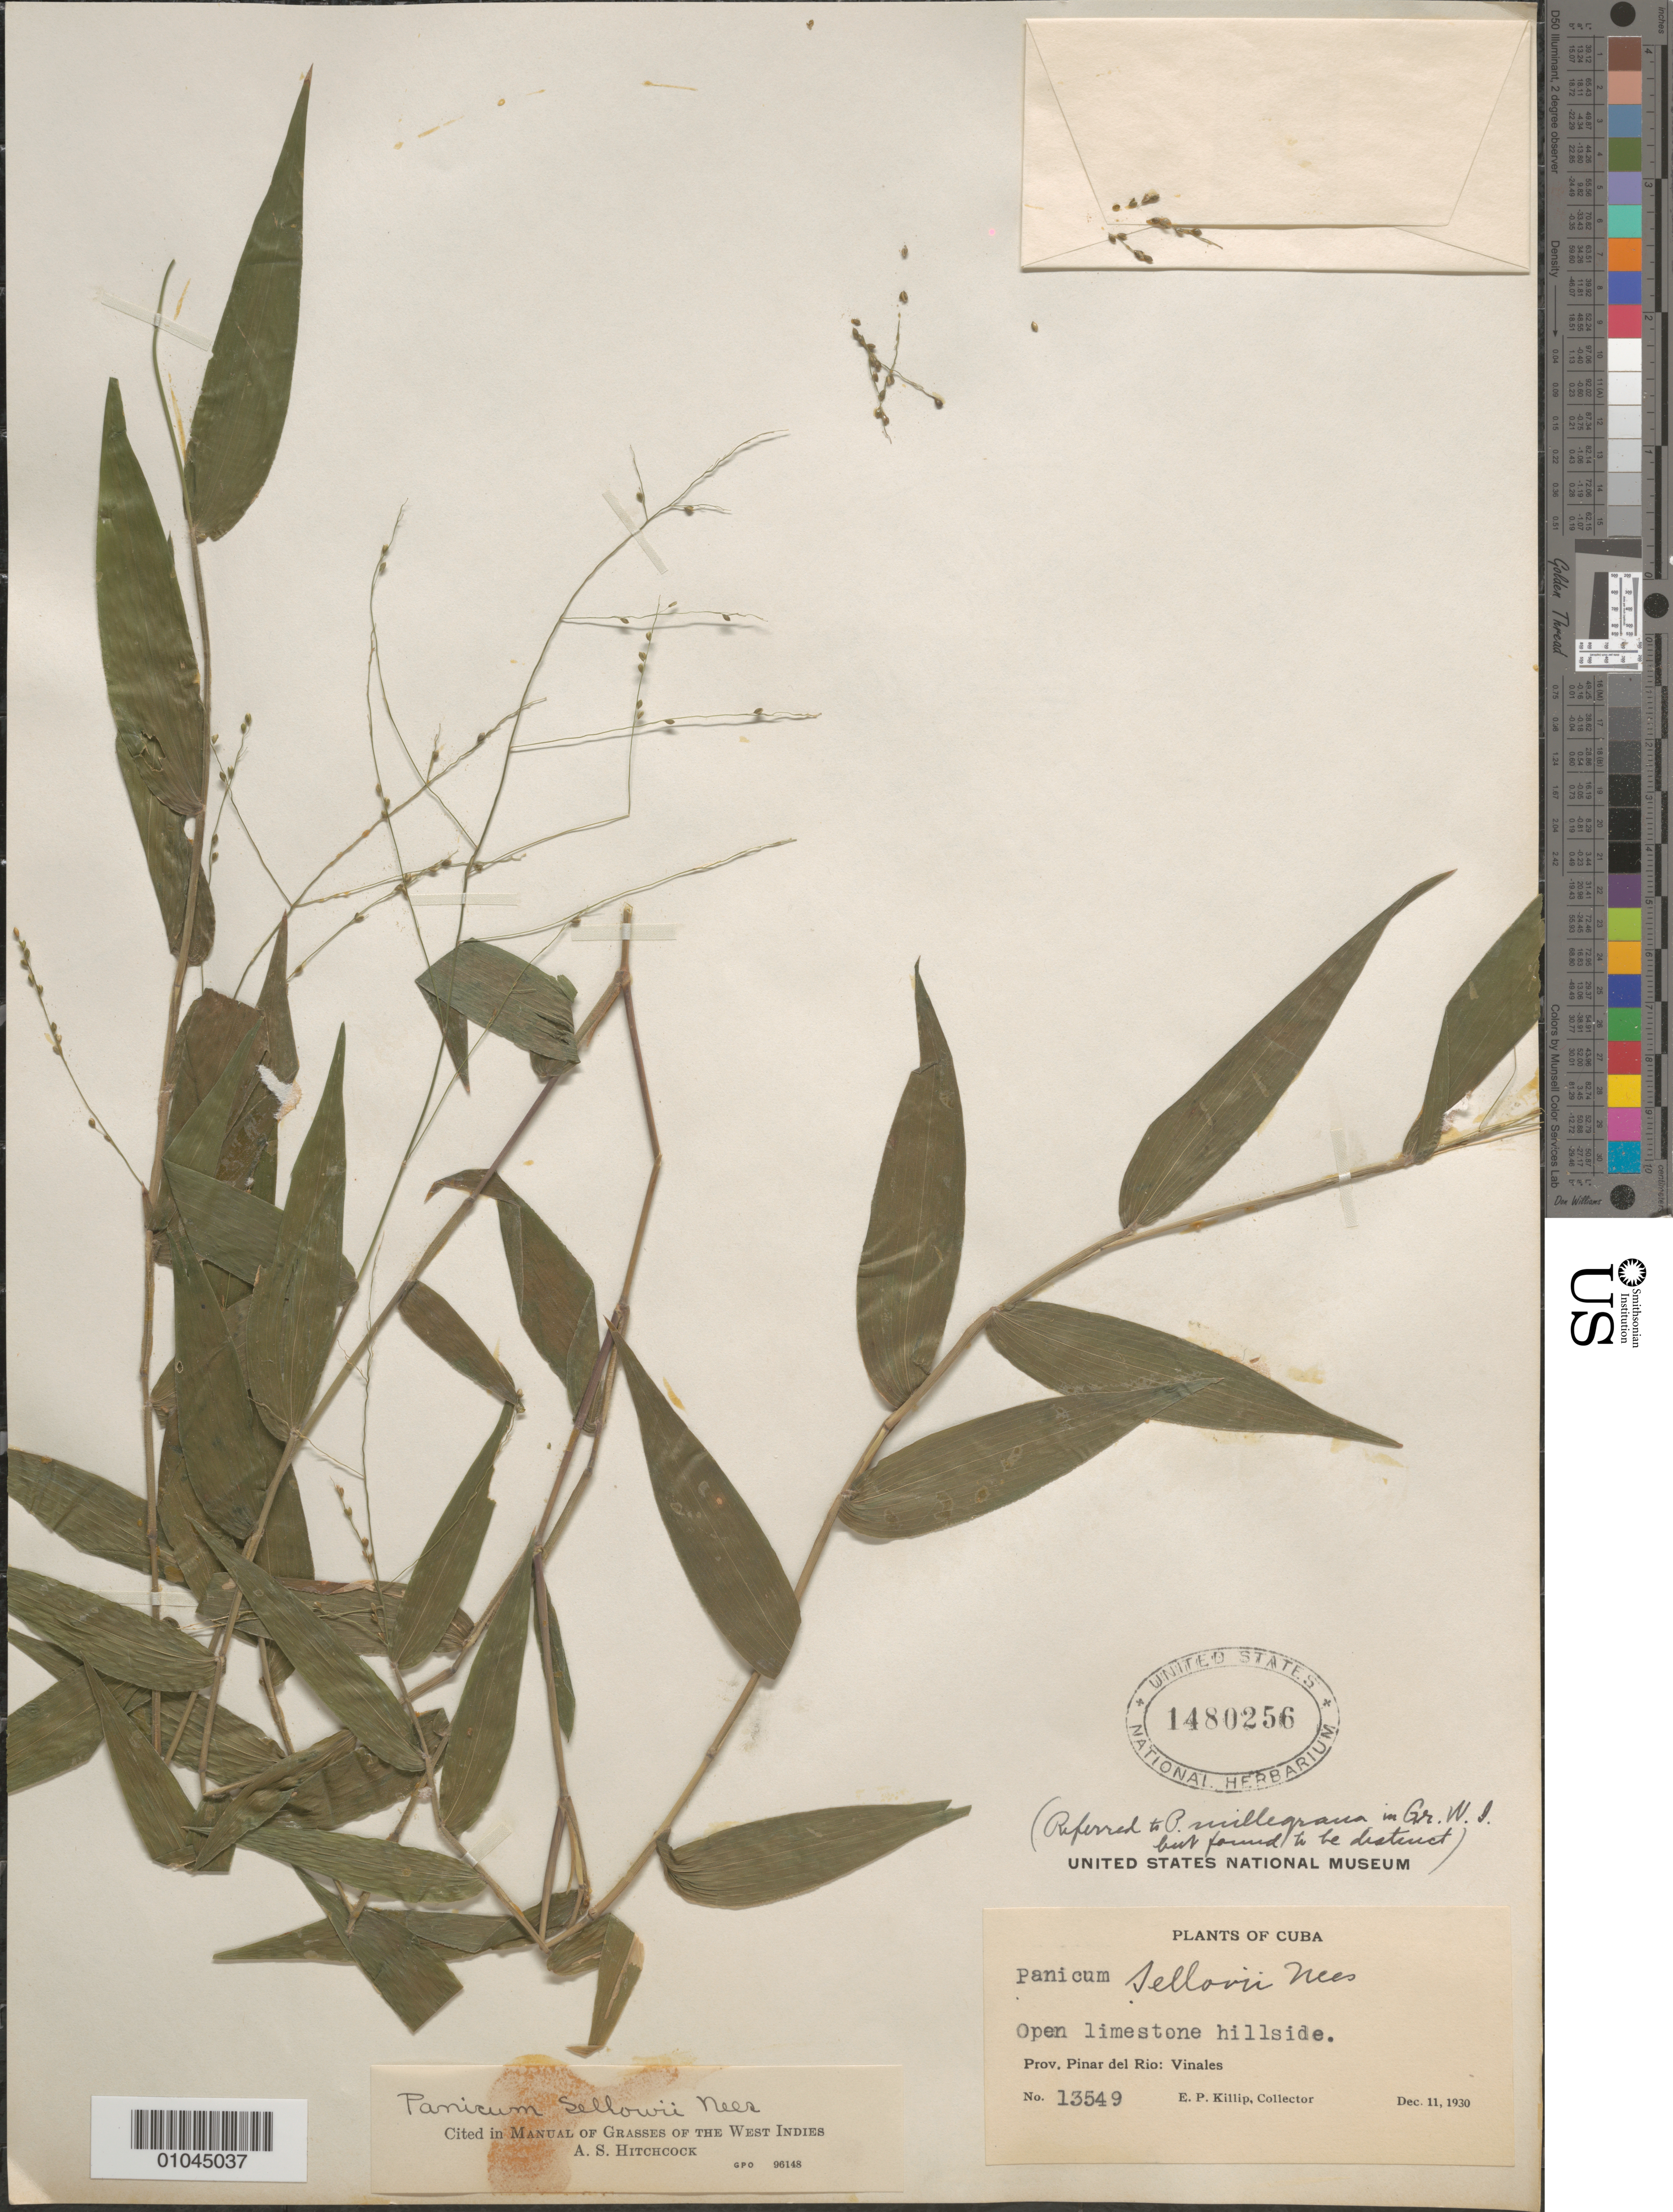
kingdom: Plantae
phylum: Tracheophyta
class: Liliopsida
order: Poales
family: Poaceae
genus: Panicum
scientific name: Panicum sellowii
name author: Nees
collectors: E. P. Killip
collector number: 13549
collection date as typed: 11 Dec 1930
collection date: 1930-12-11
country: Cuba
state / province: Pinar del Rio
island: Cuba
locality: Viñales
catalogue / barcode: US 1480256